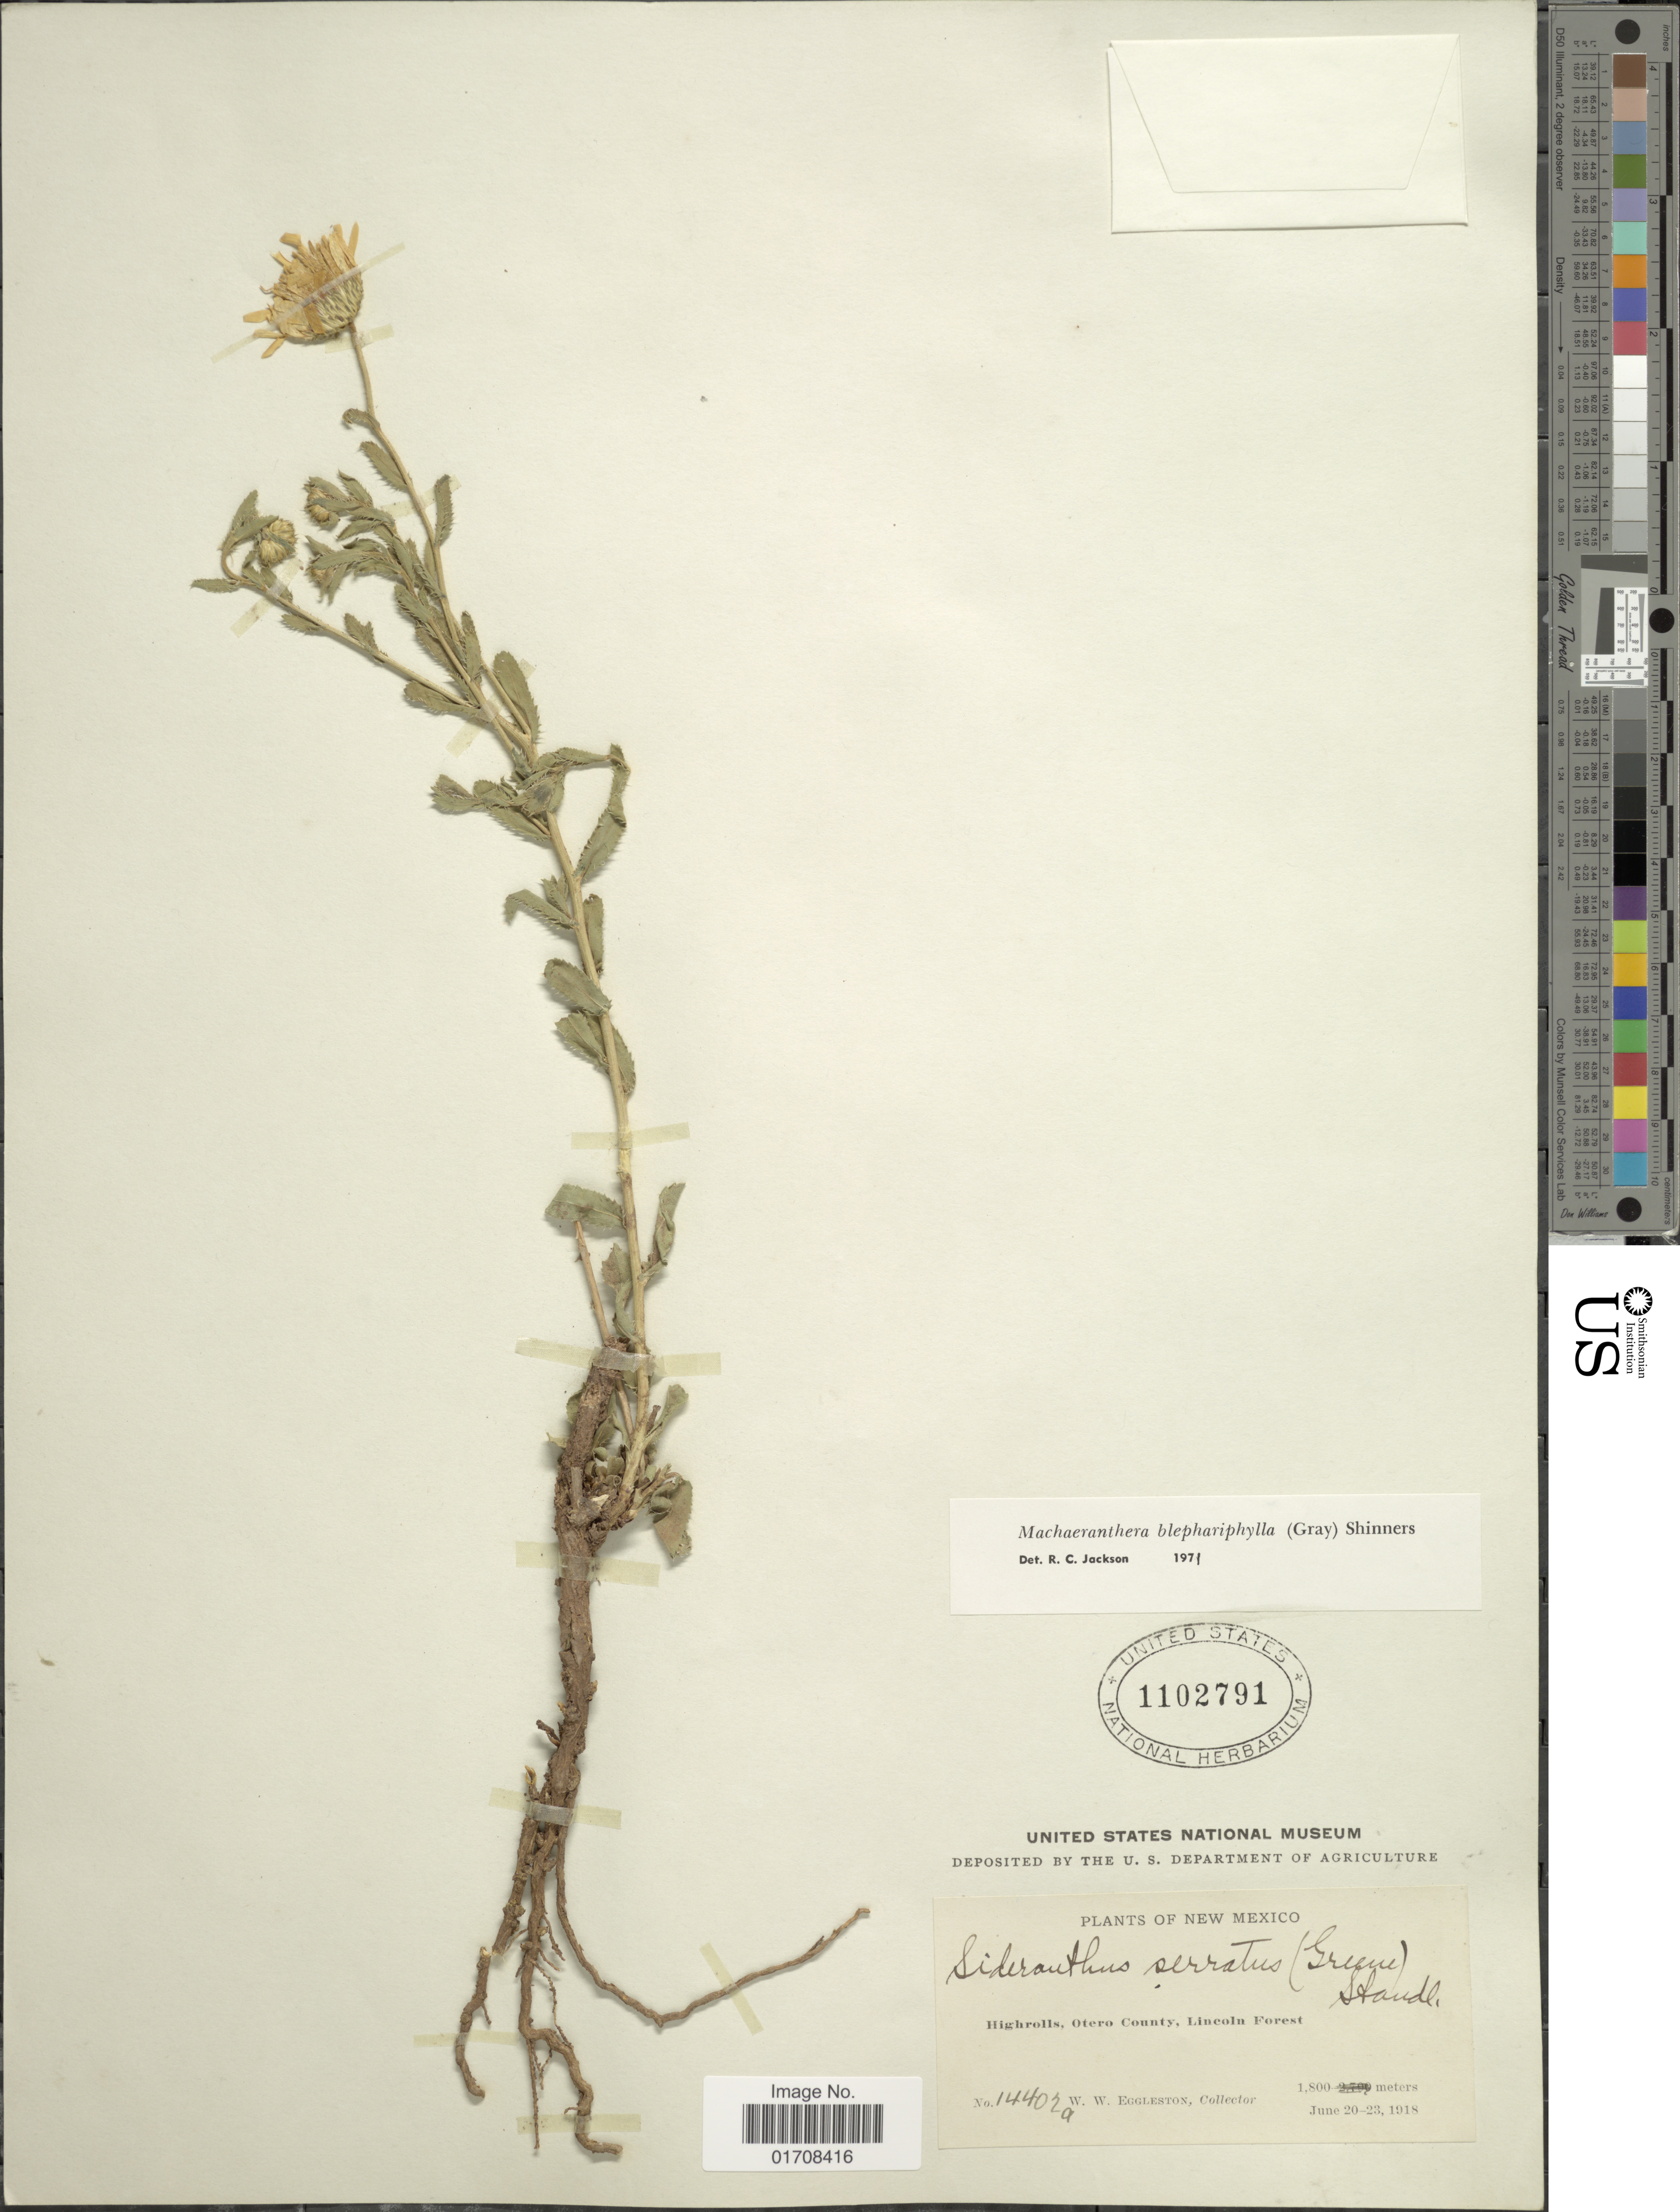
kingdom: Plantae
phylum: Tracheophyta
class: Magnoliopsida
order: Asterales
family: Asteraceae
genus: Machaeranthera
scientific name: Machaeranthera blephariphylla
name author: (A. Gray) Shinners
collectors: W. W. Eggleston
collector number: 14402a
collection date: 1918-06-20/1918-06-23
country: United States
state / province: New Mexico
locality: Highrolls, Otero County, Lincoln Forest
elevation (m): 1800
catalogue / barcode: US 1102791